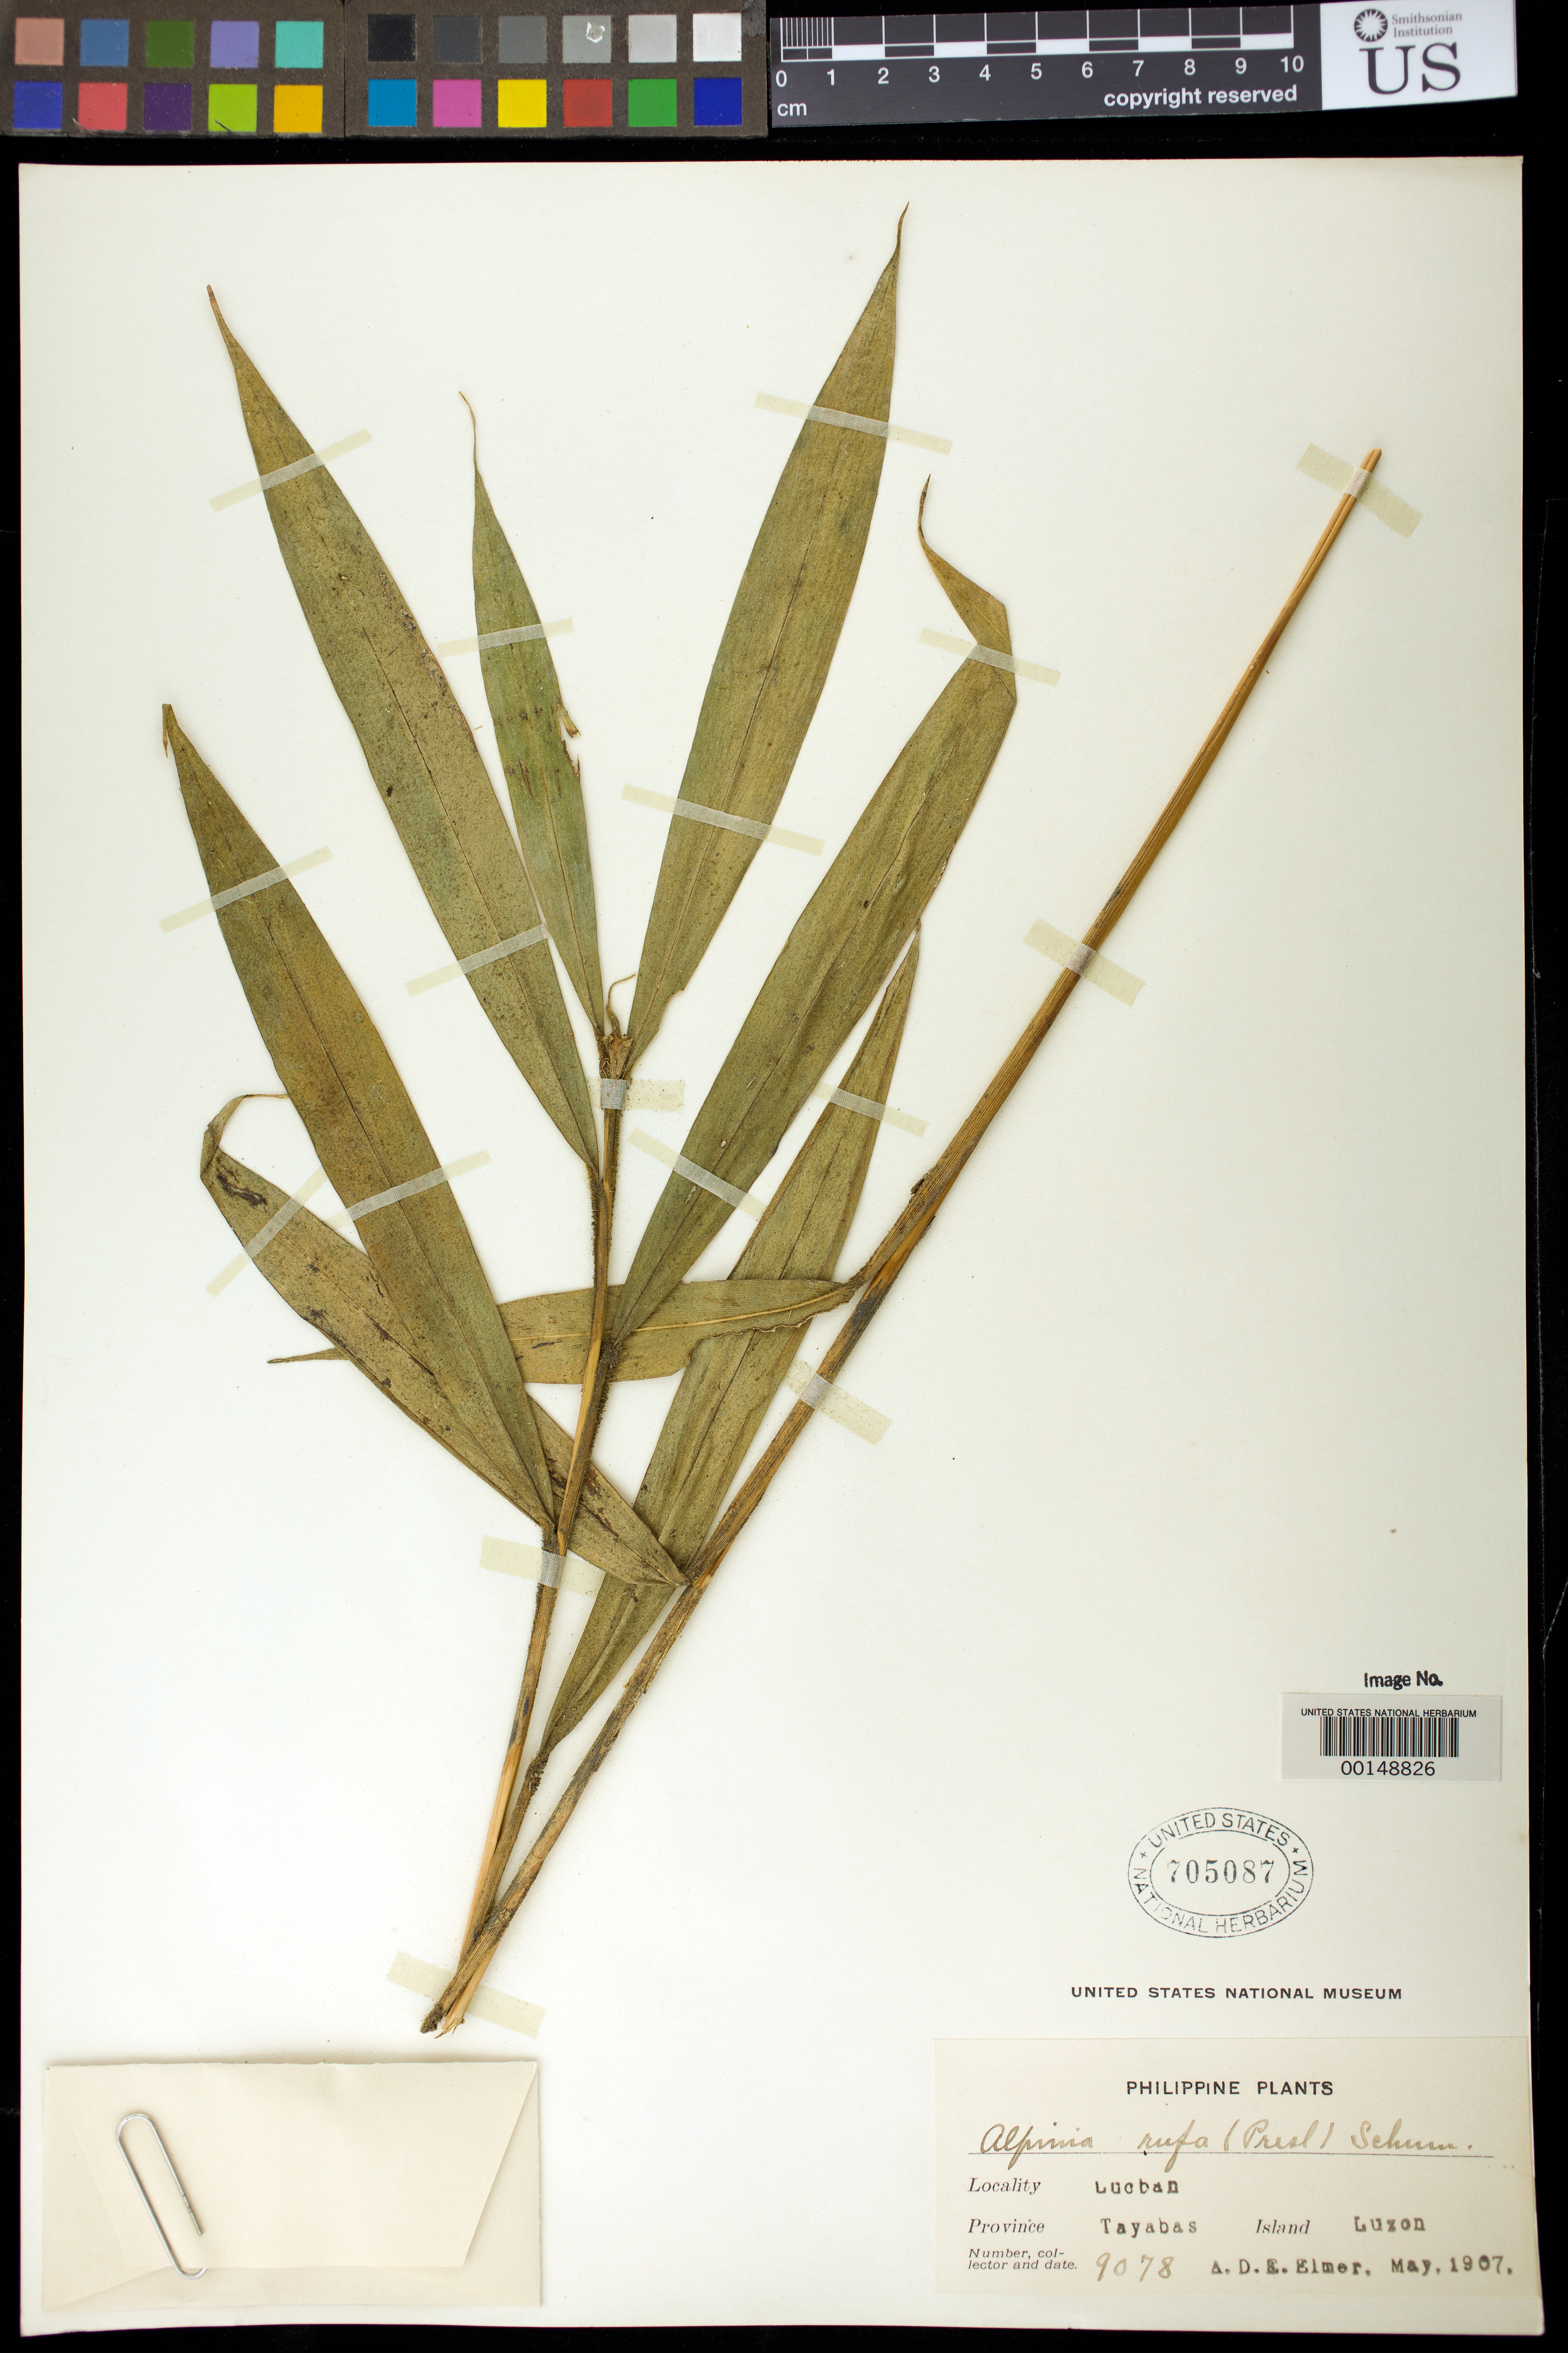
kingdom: Plantae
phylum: Tracheophyta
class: Liliopsida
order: Zingiberales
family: Zingiberaceae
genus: Alpinia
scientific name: Alpinia rufa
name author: (C. Presl) Náves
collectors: A. D. E. Elmer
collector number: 9078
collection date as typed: May 1907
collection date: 1907-05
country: Philippines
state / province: Calabarzon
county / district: Quezon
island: Luzon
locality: Lucban, Tayabas Prov. = Quezon Prov.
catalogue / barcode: US 705087